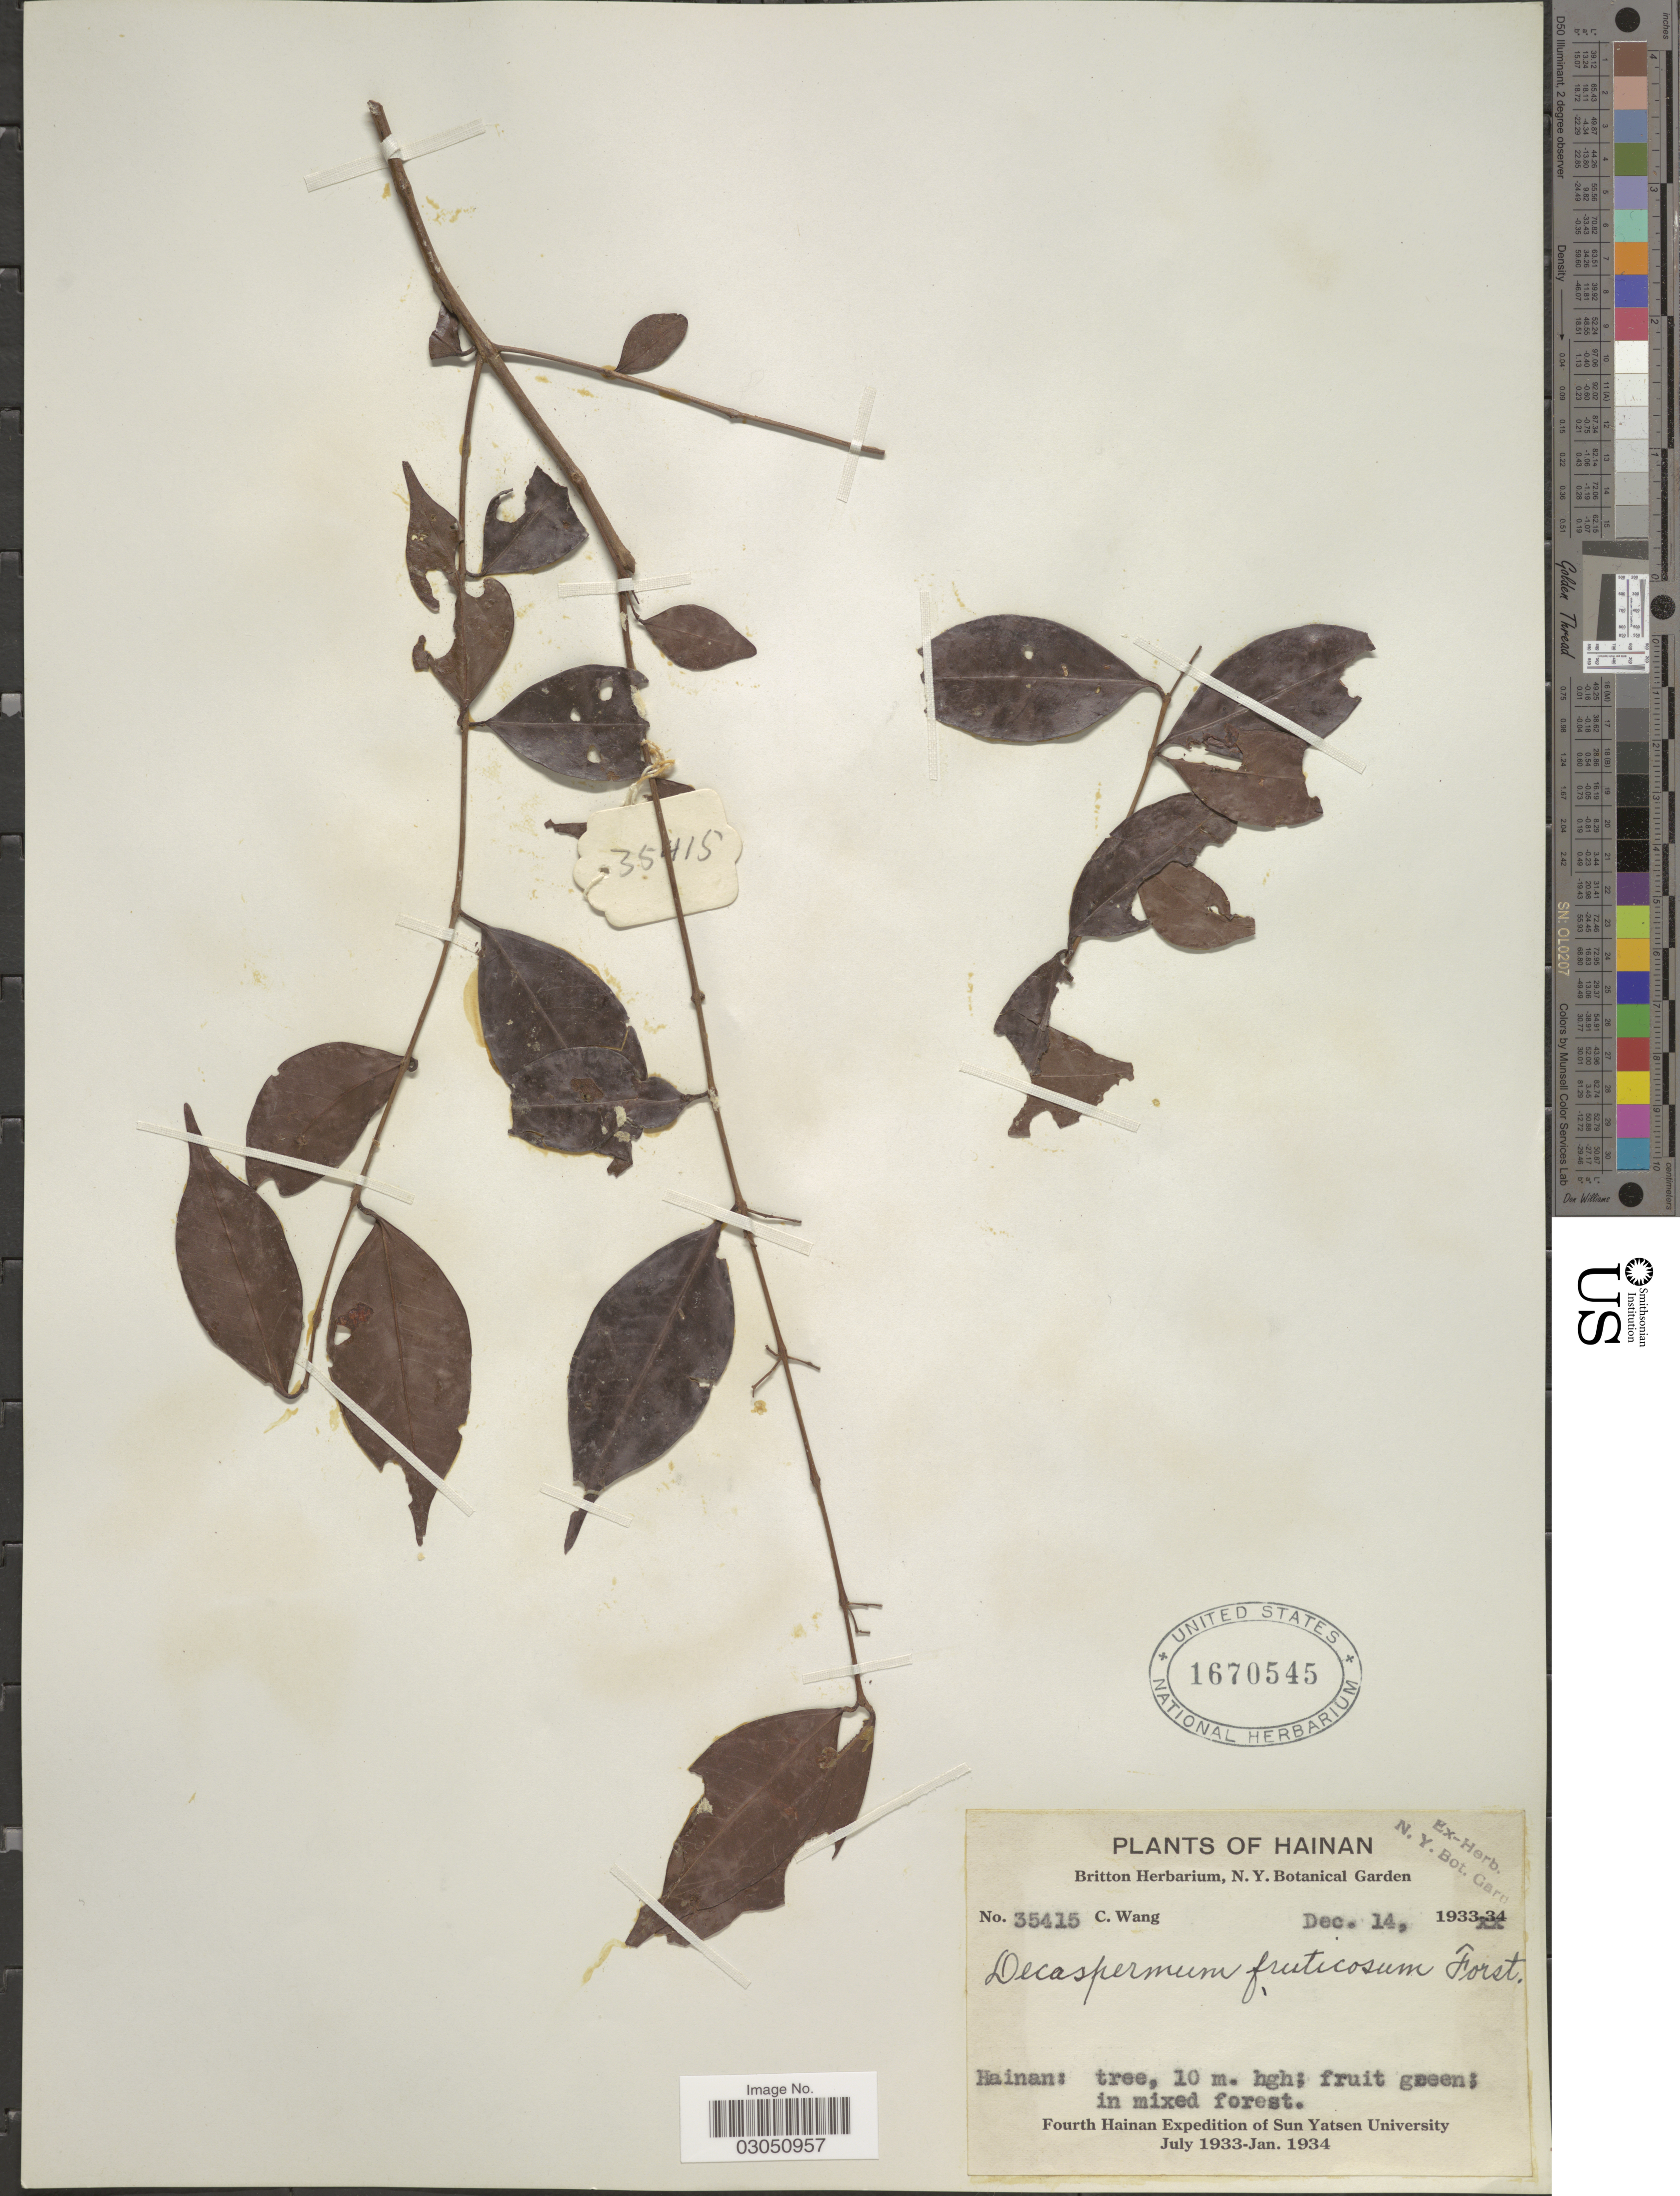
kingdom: Plantae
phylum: Tracheophyta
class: Magnoliopsida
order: Myrtales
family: Myrtaceae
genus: Decaspermum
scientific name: Decaspermum gracilentum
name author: (Hance) Merr. & L.M. Perry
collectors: C. Wang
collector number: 35415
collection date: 1933-12-14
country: China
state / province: Hainan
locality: Hainan: in mixed forest.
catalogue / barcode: US 1670545